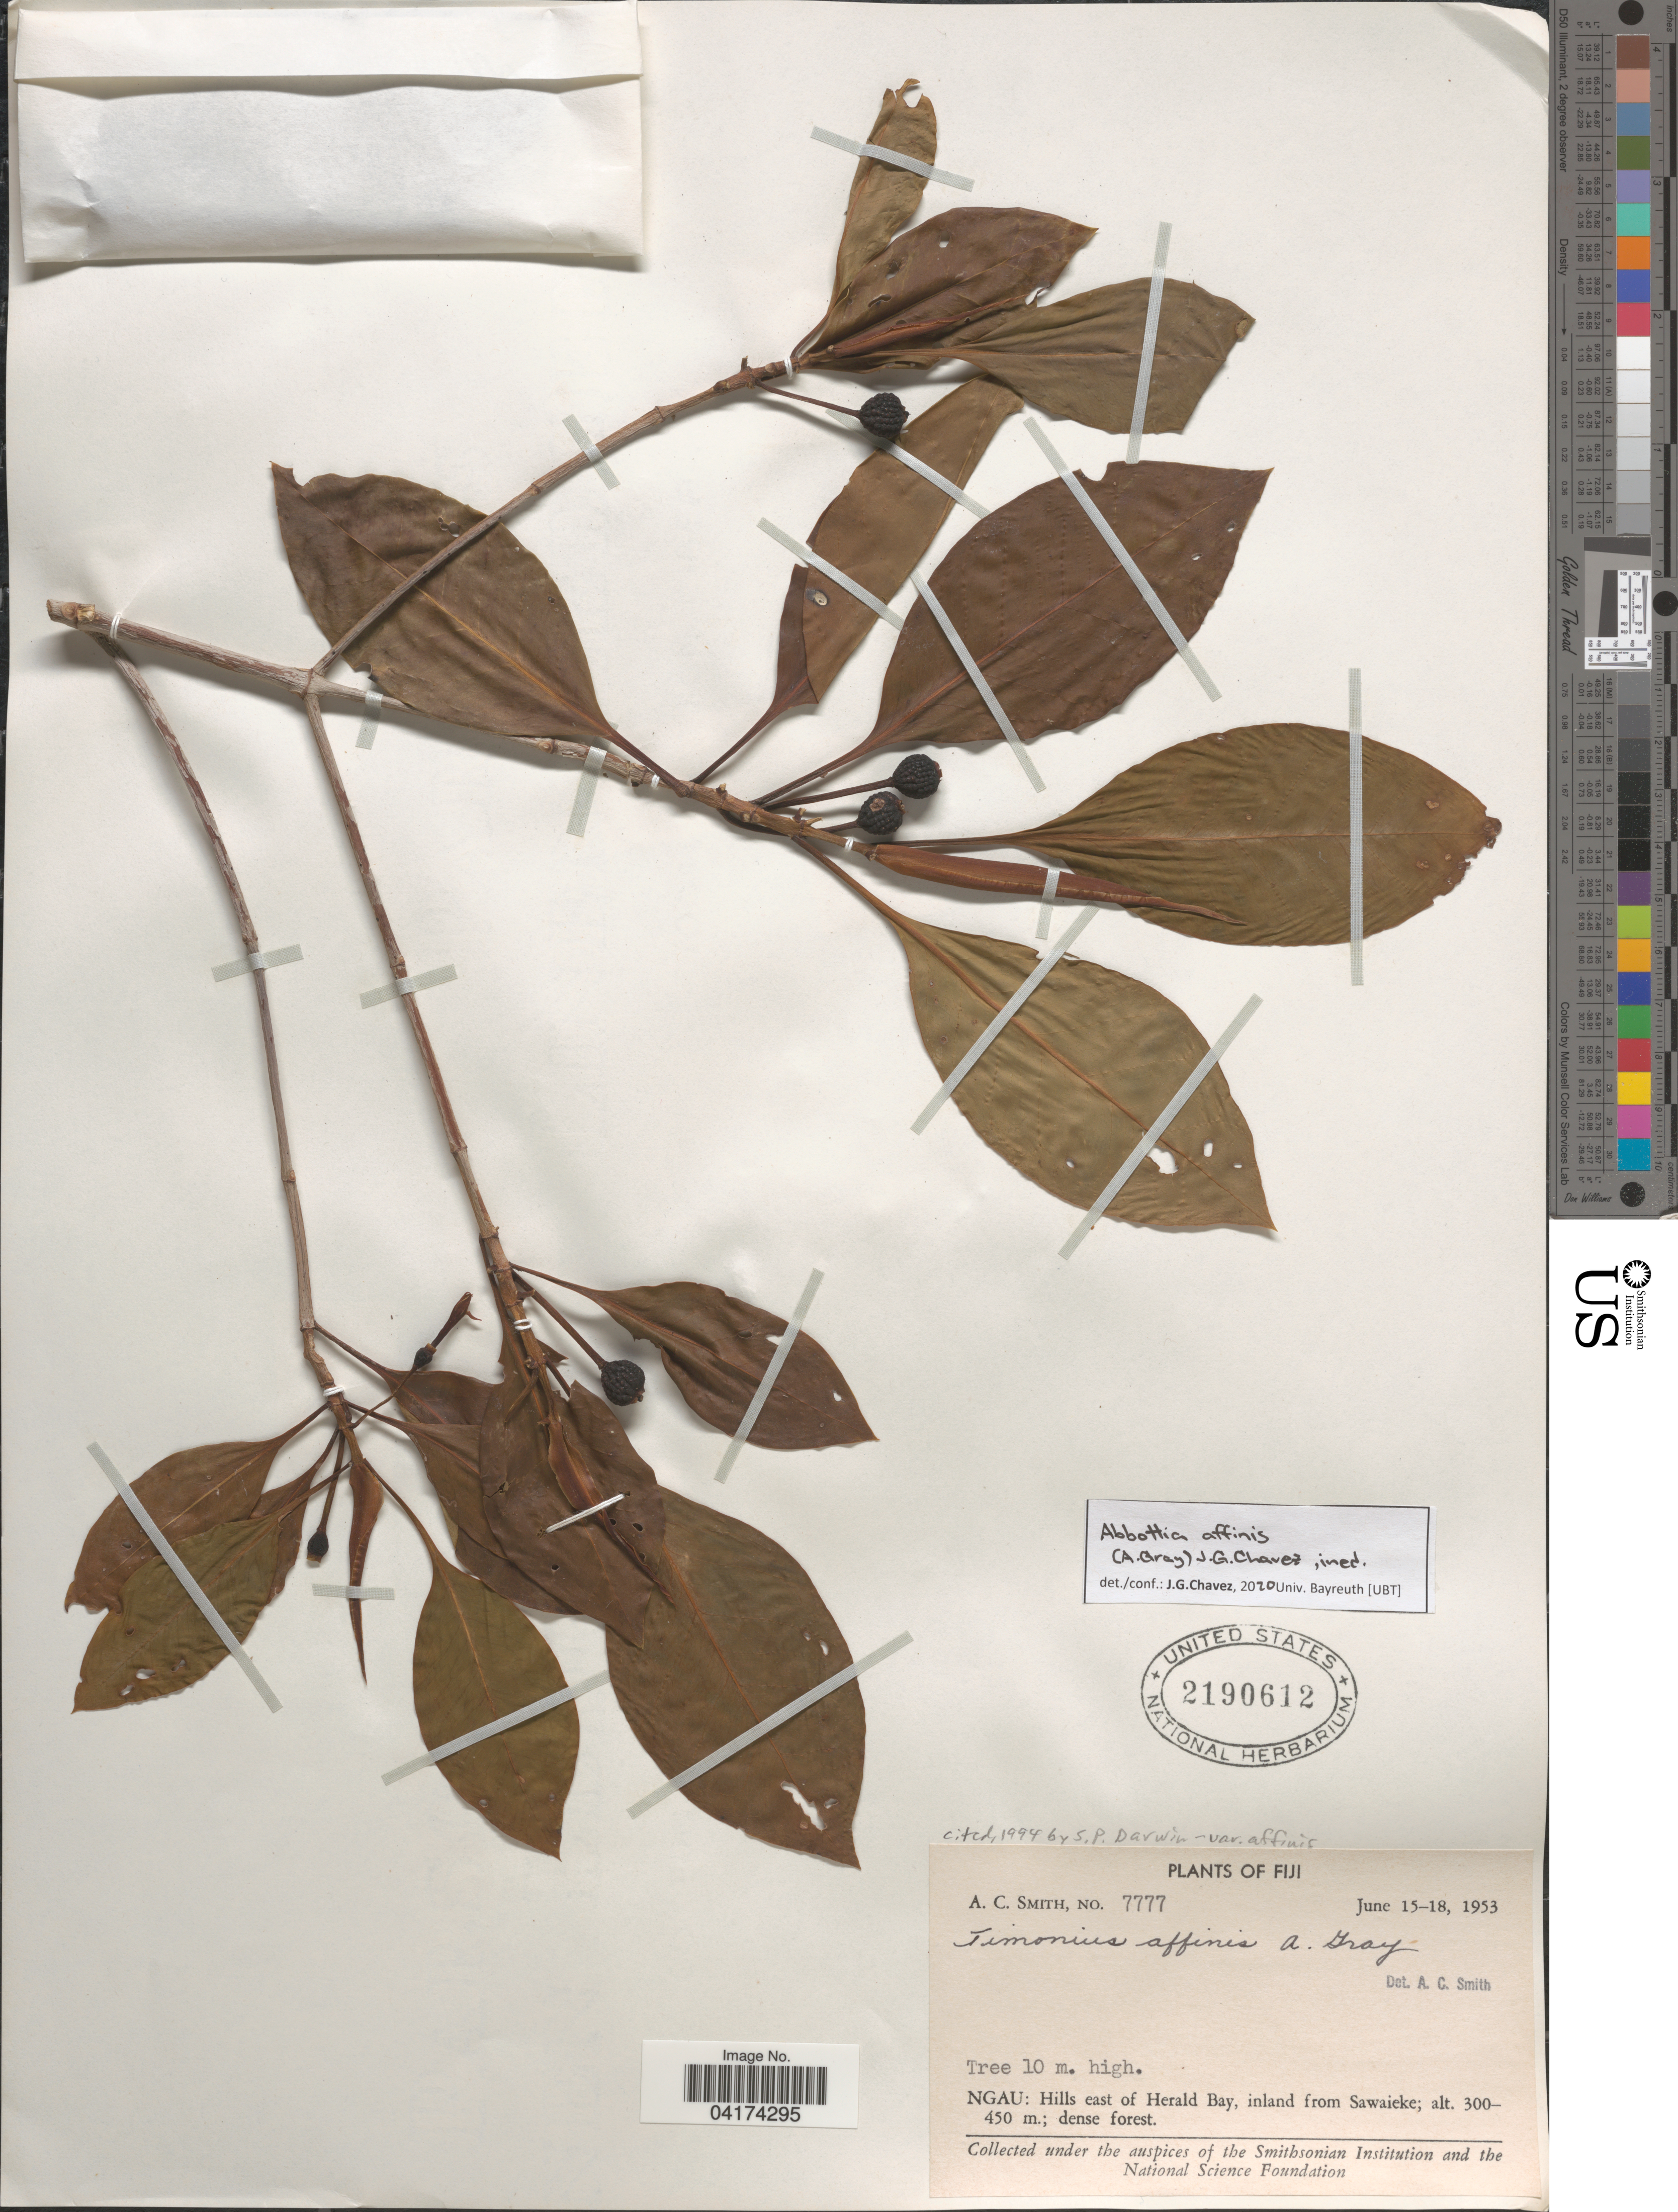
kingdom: Plantae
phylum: Tracheophyta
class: Magnoliopsida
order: Gentianales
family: Rubiaceae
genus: Abbottia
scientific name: Abbottia affinis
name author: (A. Gray) S.P. Darwin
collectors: A. C. Smith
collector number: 7777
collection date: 1953-06-15/1953-06-18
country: Fiji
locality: Ngau: Hills east of Herald Bay, inland from Sawaieke.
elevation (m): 300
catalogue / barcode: US 2190612